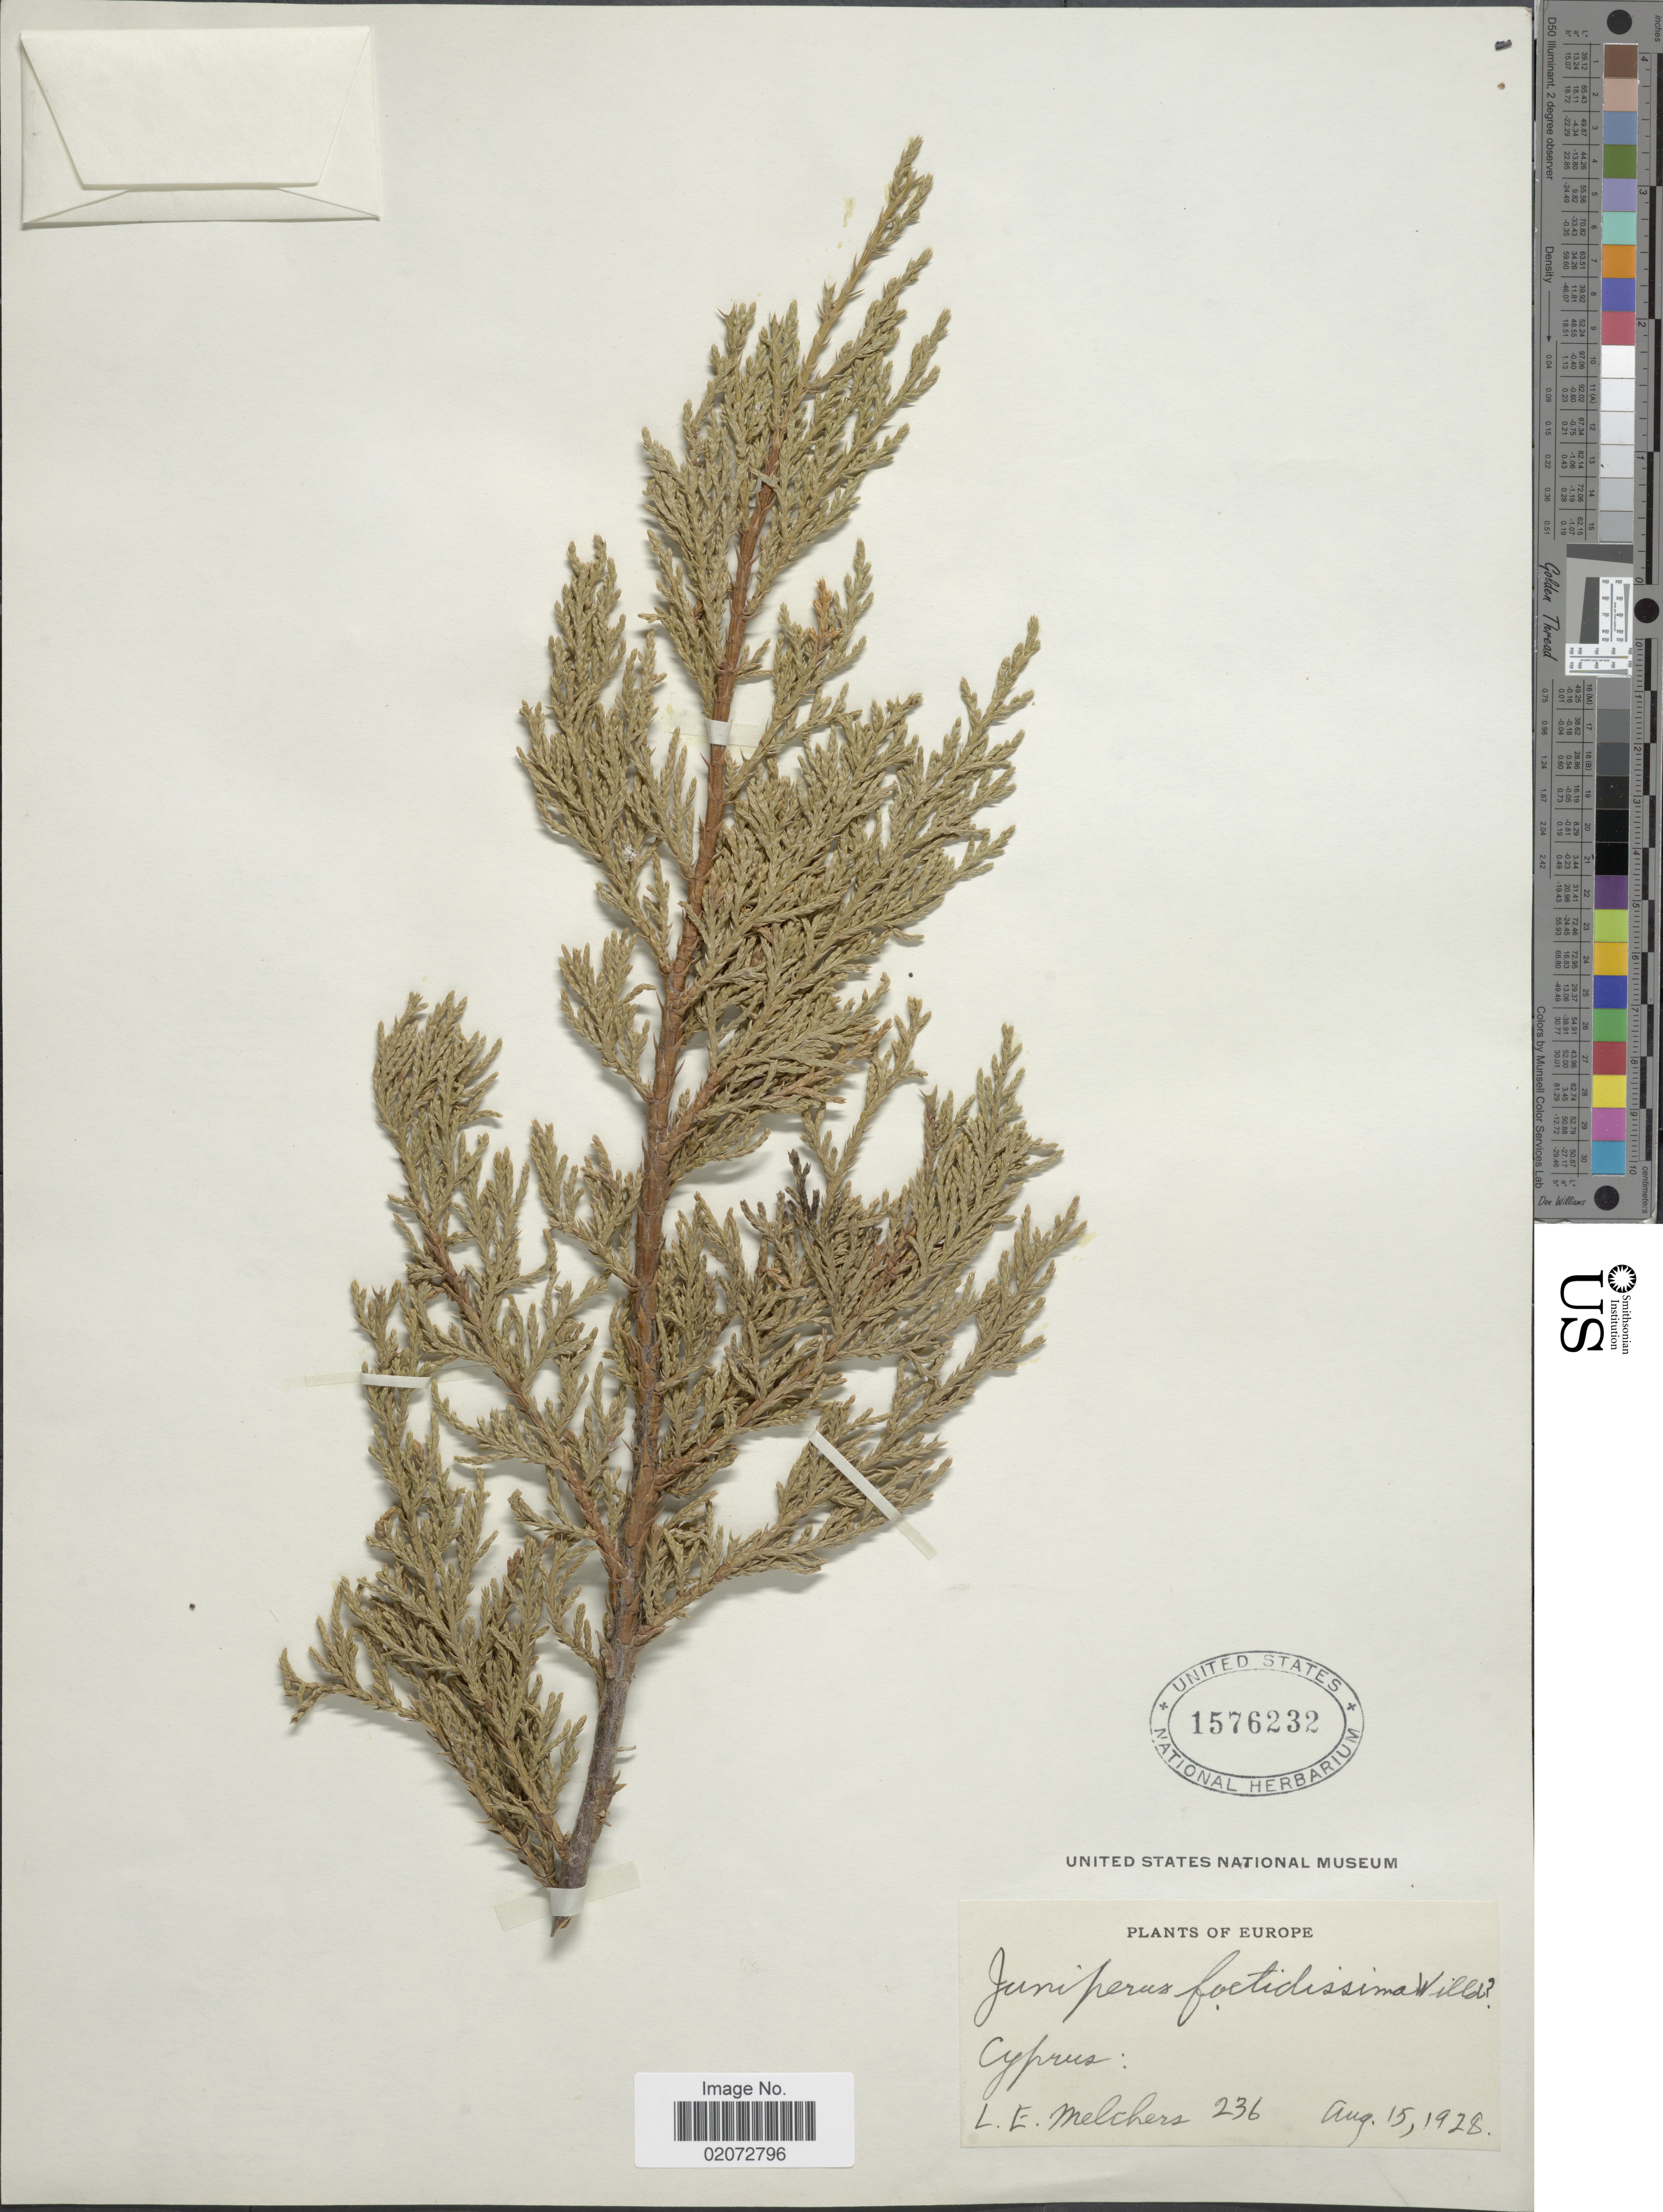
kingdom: Plantae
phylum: Tracheophyta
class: Pinopsida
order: Pinales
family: Cupressaceae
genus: Juniperus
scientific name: Juniperus foetidissima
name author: Willd.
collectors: L. Melchers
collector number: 236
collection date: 1928-08-15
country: Cyprus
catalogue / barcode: US 1576232